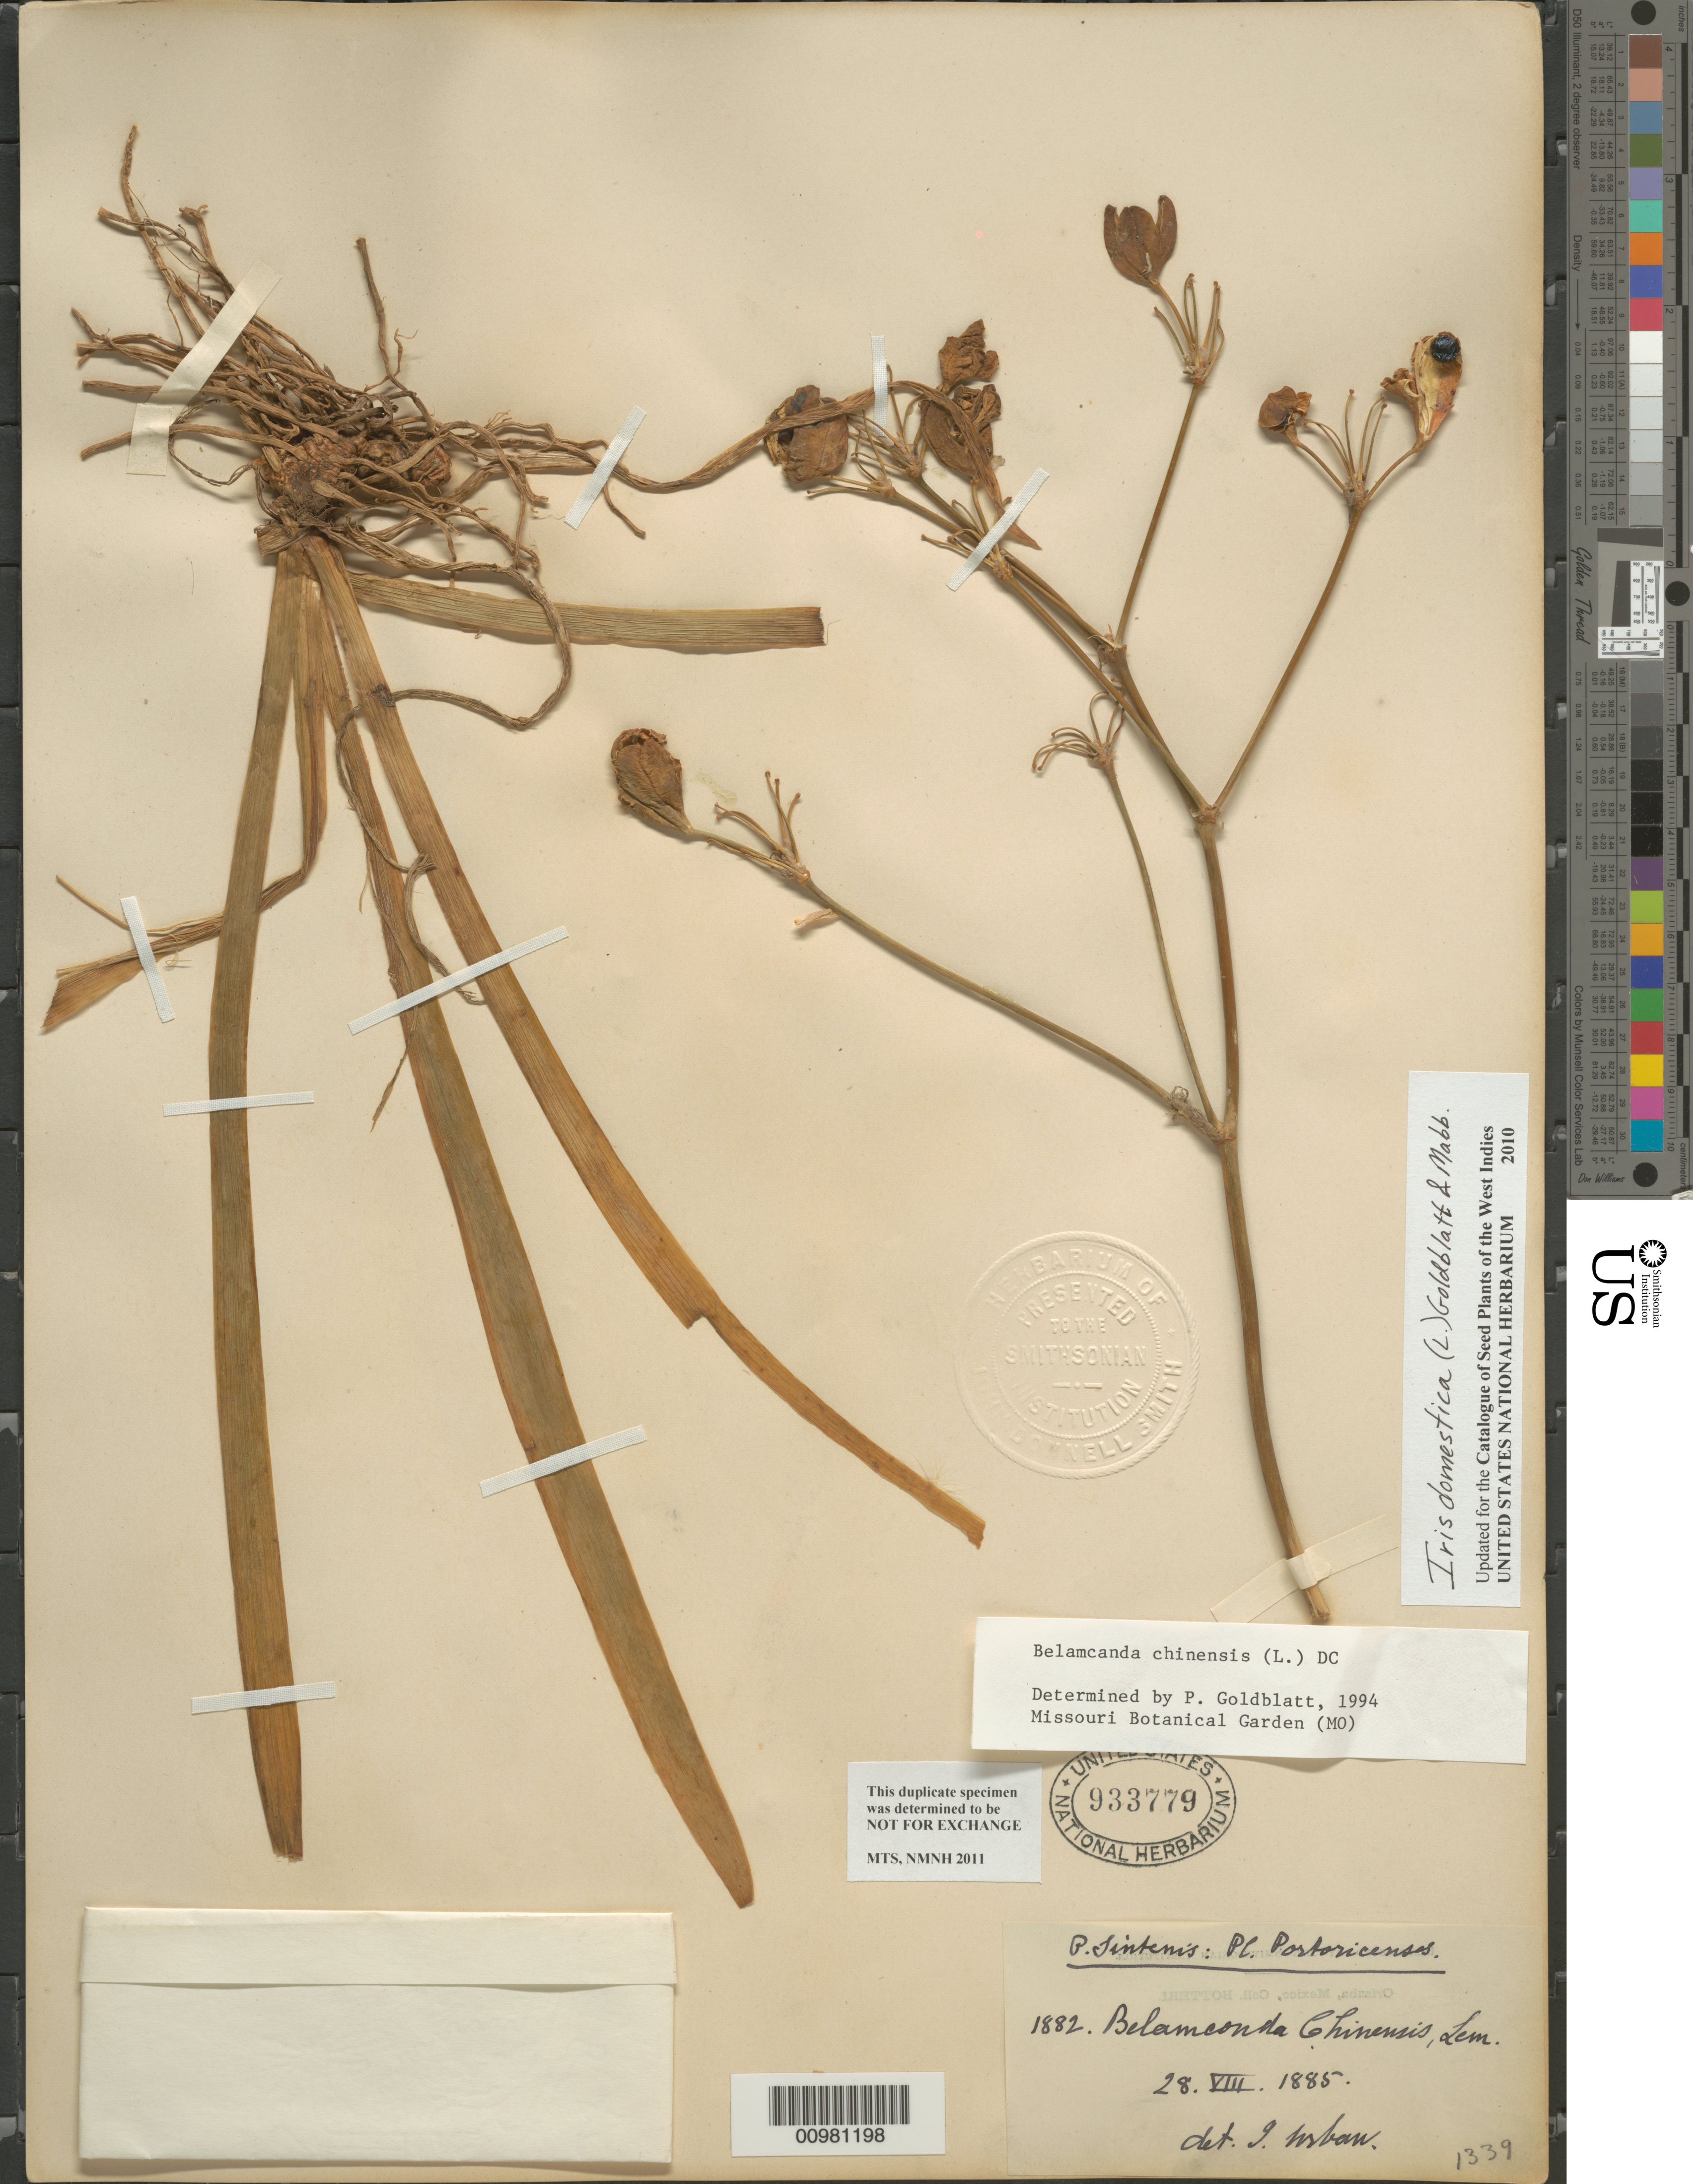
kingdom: Plantae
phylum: Tracheophyta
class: Liliopsida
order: Asparagales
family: Iridaceae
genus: Iris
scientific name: Iris domestica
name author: (L.) Goldblatt & Mabb.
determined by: Goldblatt, P.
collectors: P. Sintenis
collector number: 1882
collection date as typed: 28 Aug 1885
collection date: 1885-08-28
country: Puerto Rico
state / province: Juncos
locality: Sierra de Juncos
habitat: In monte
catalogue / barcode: US 933779